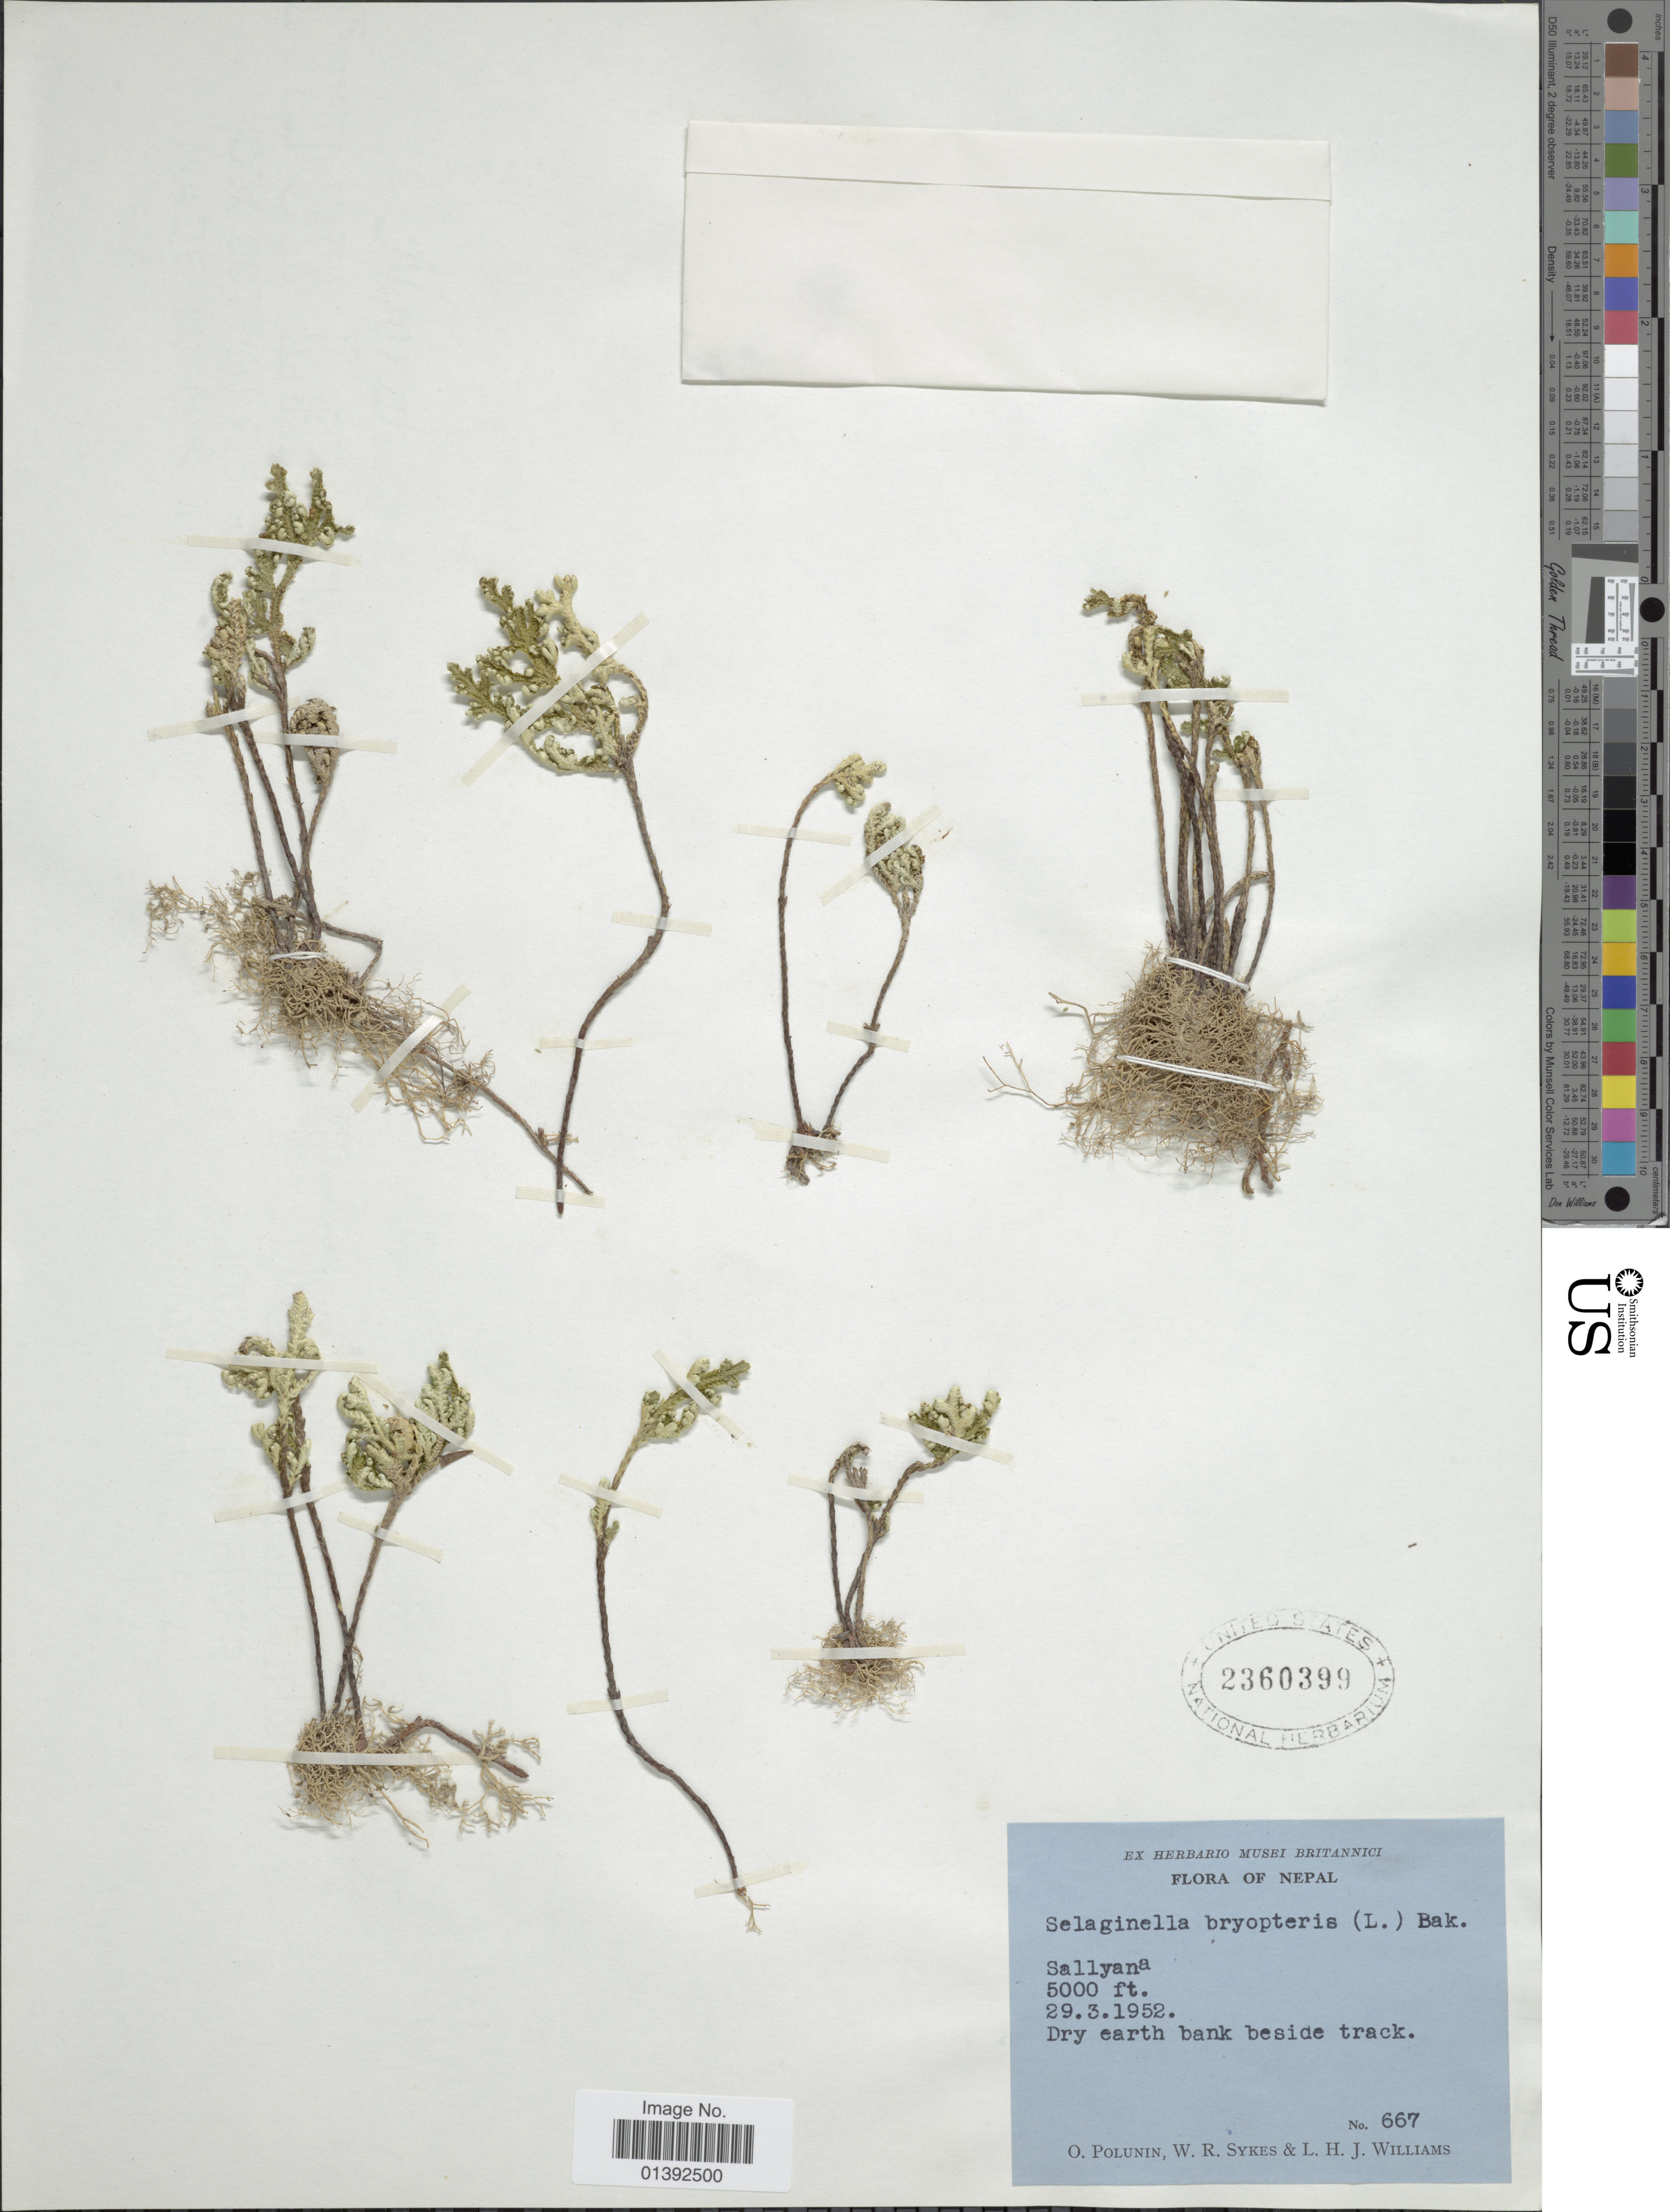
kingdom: Plantae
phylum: Tracheophyta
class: Lycopodiopsida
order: Selaginellales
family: Selaginellaceae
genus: Selaginella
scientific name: Selaginella bryopteris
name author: (L.) Baker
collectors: O. V. Polunin, W. R. Sykes & L. H. J. Williams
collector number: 667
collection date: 1952-03-29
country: Nepal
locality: Sallyana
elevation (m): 1524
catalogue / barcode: US 2360399